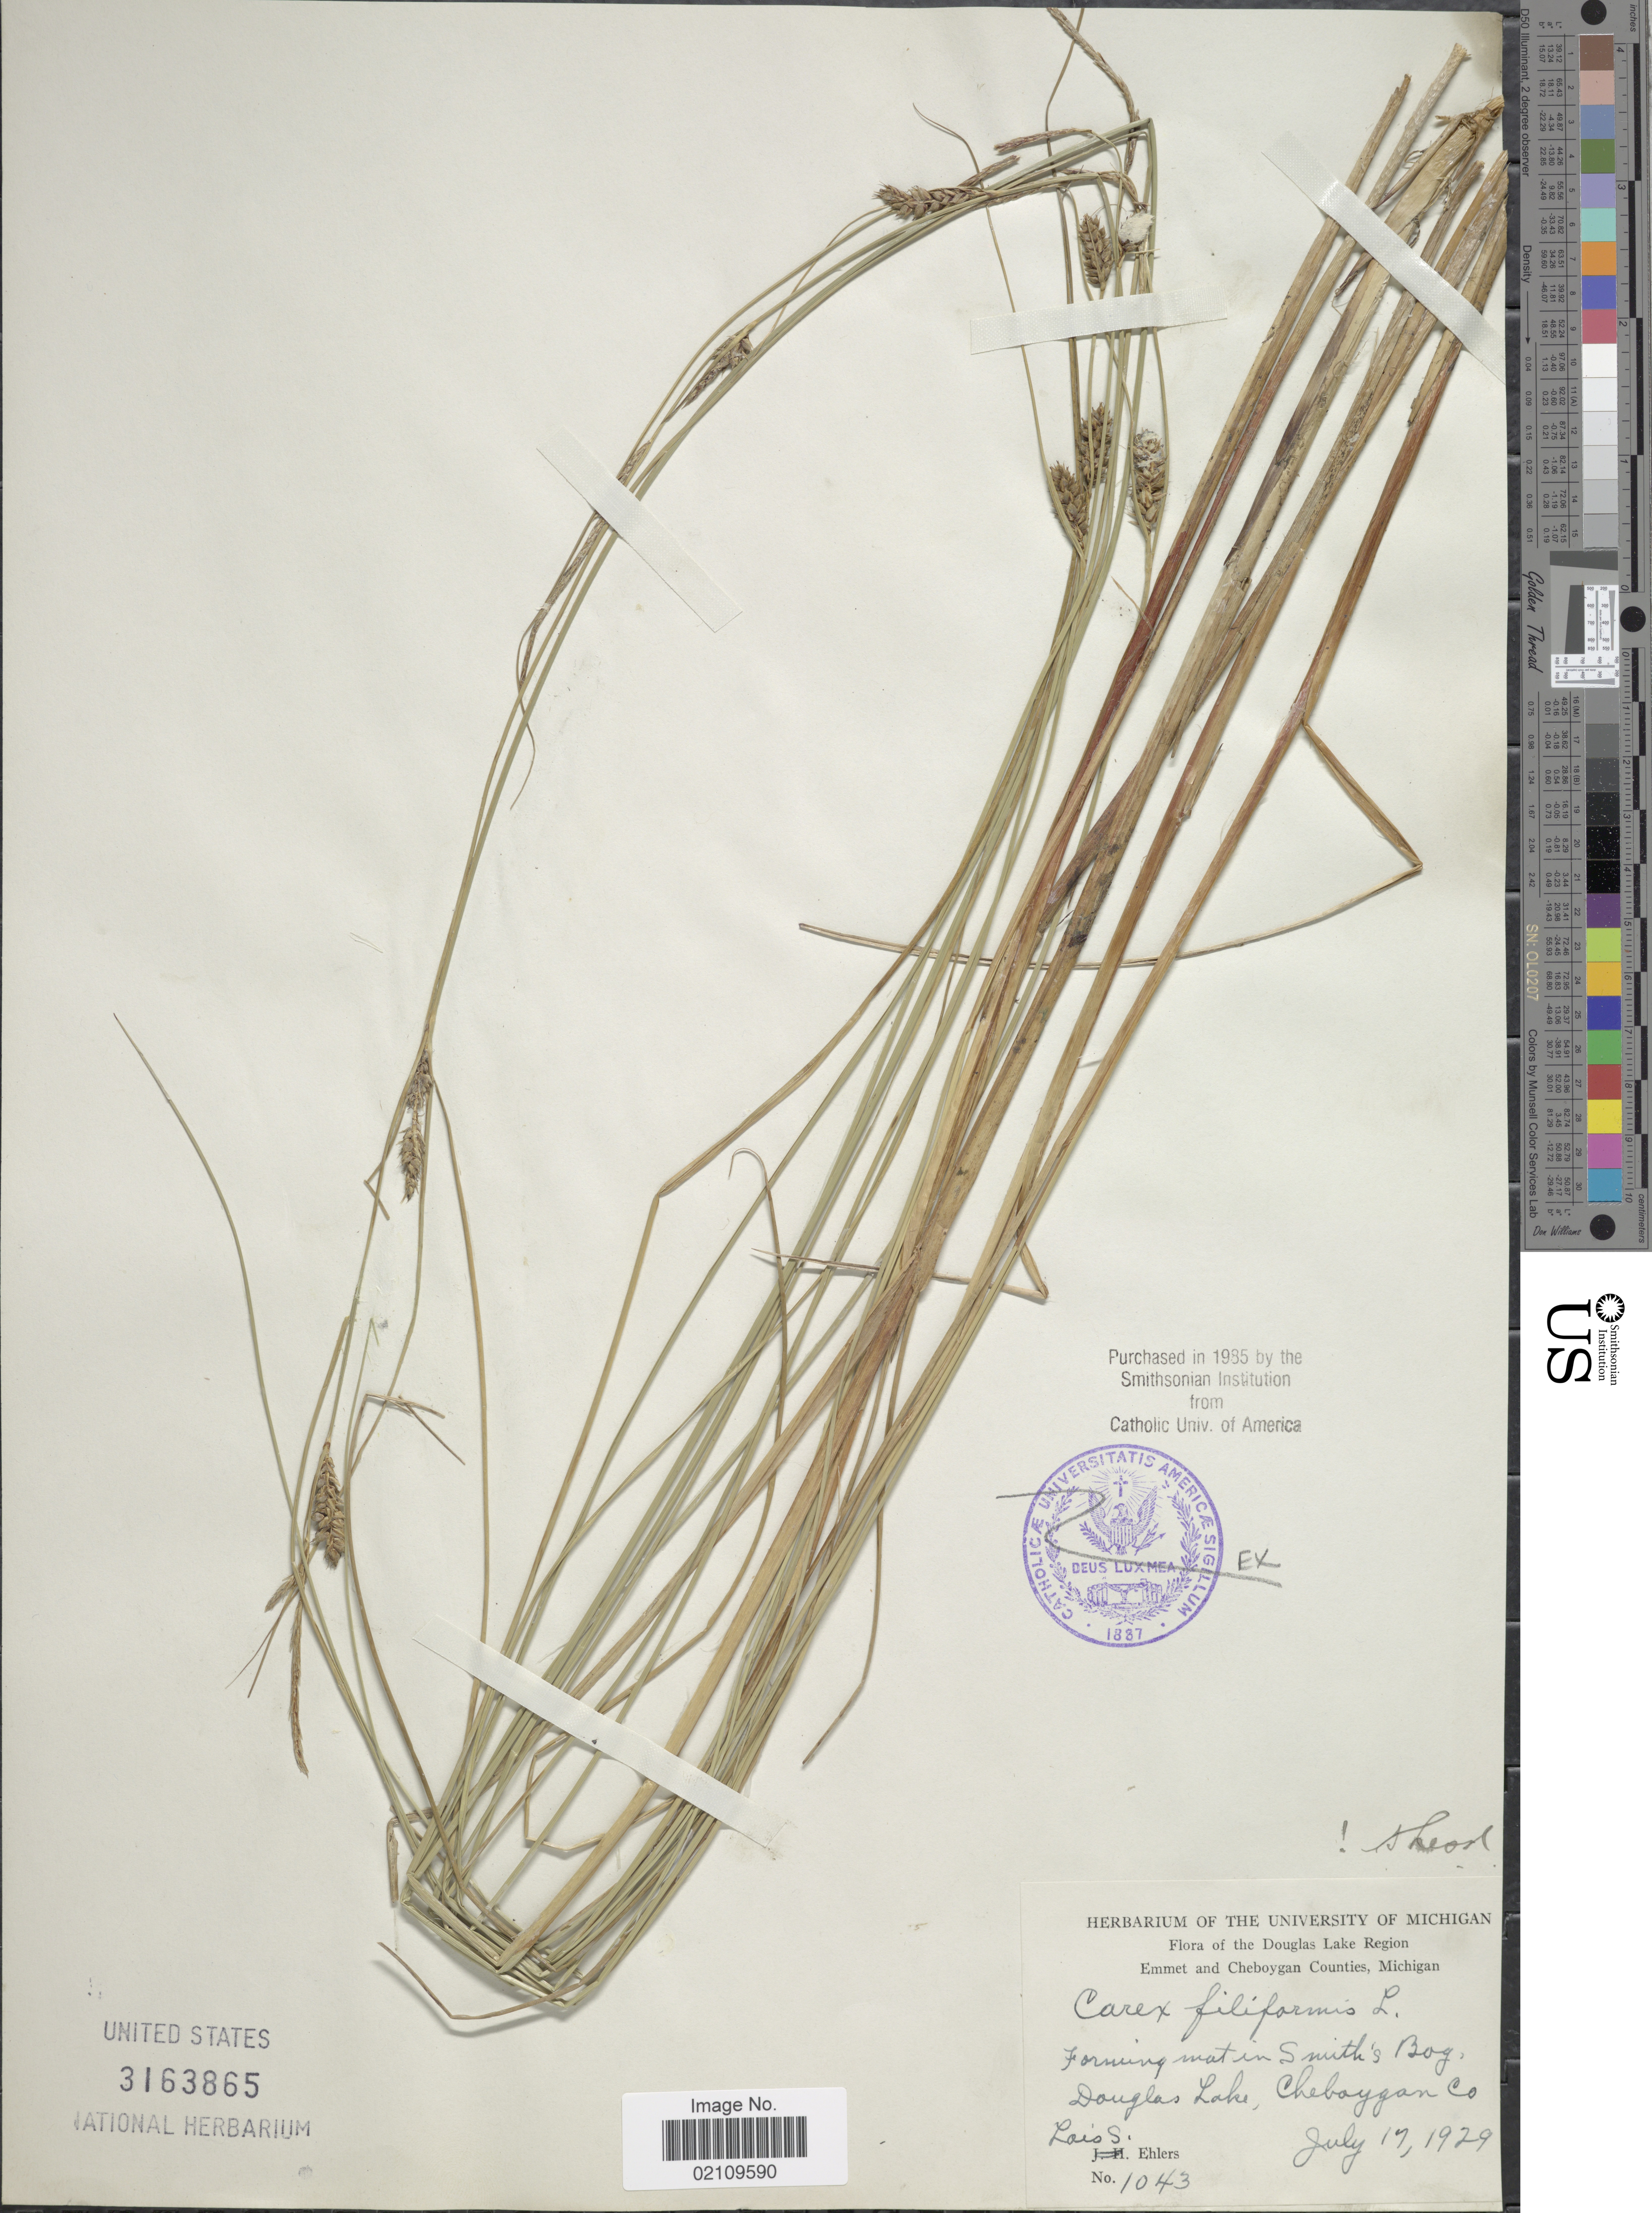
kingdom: Plantae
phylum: Tracheophyta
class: Liliopsida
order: Poales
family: Cyperaceae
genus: Carex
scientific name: Carex lasiocarpa var. americana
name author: Fernald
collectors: L. Ehlers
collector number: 1043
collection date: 1929-07-17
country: United States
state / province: Michigan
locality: The Douglas Lake Region Emmet and Cheboygan Counties, Forming mat in Smith's Bog, Douglas Lake, Cheboygan Co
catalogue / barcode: US 3163865